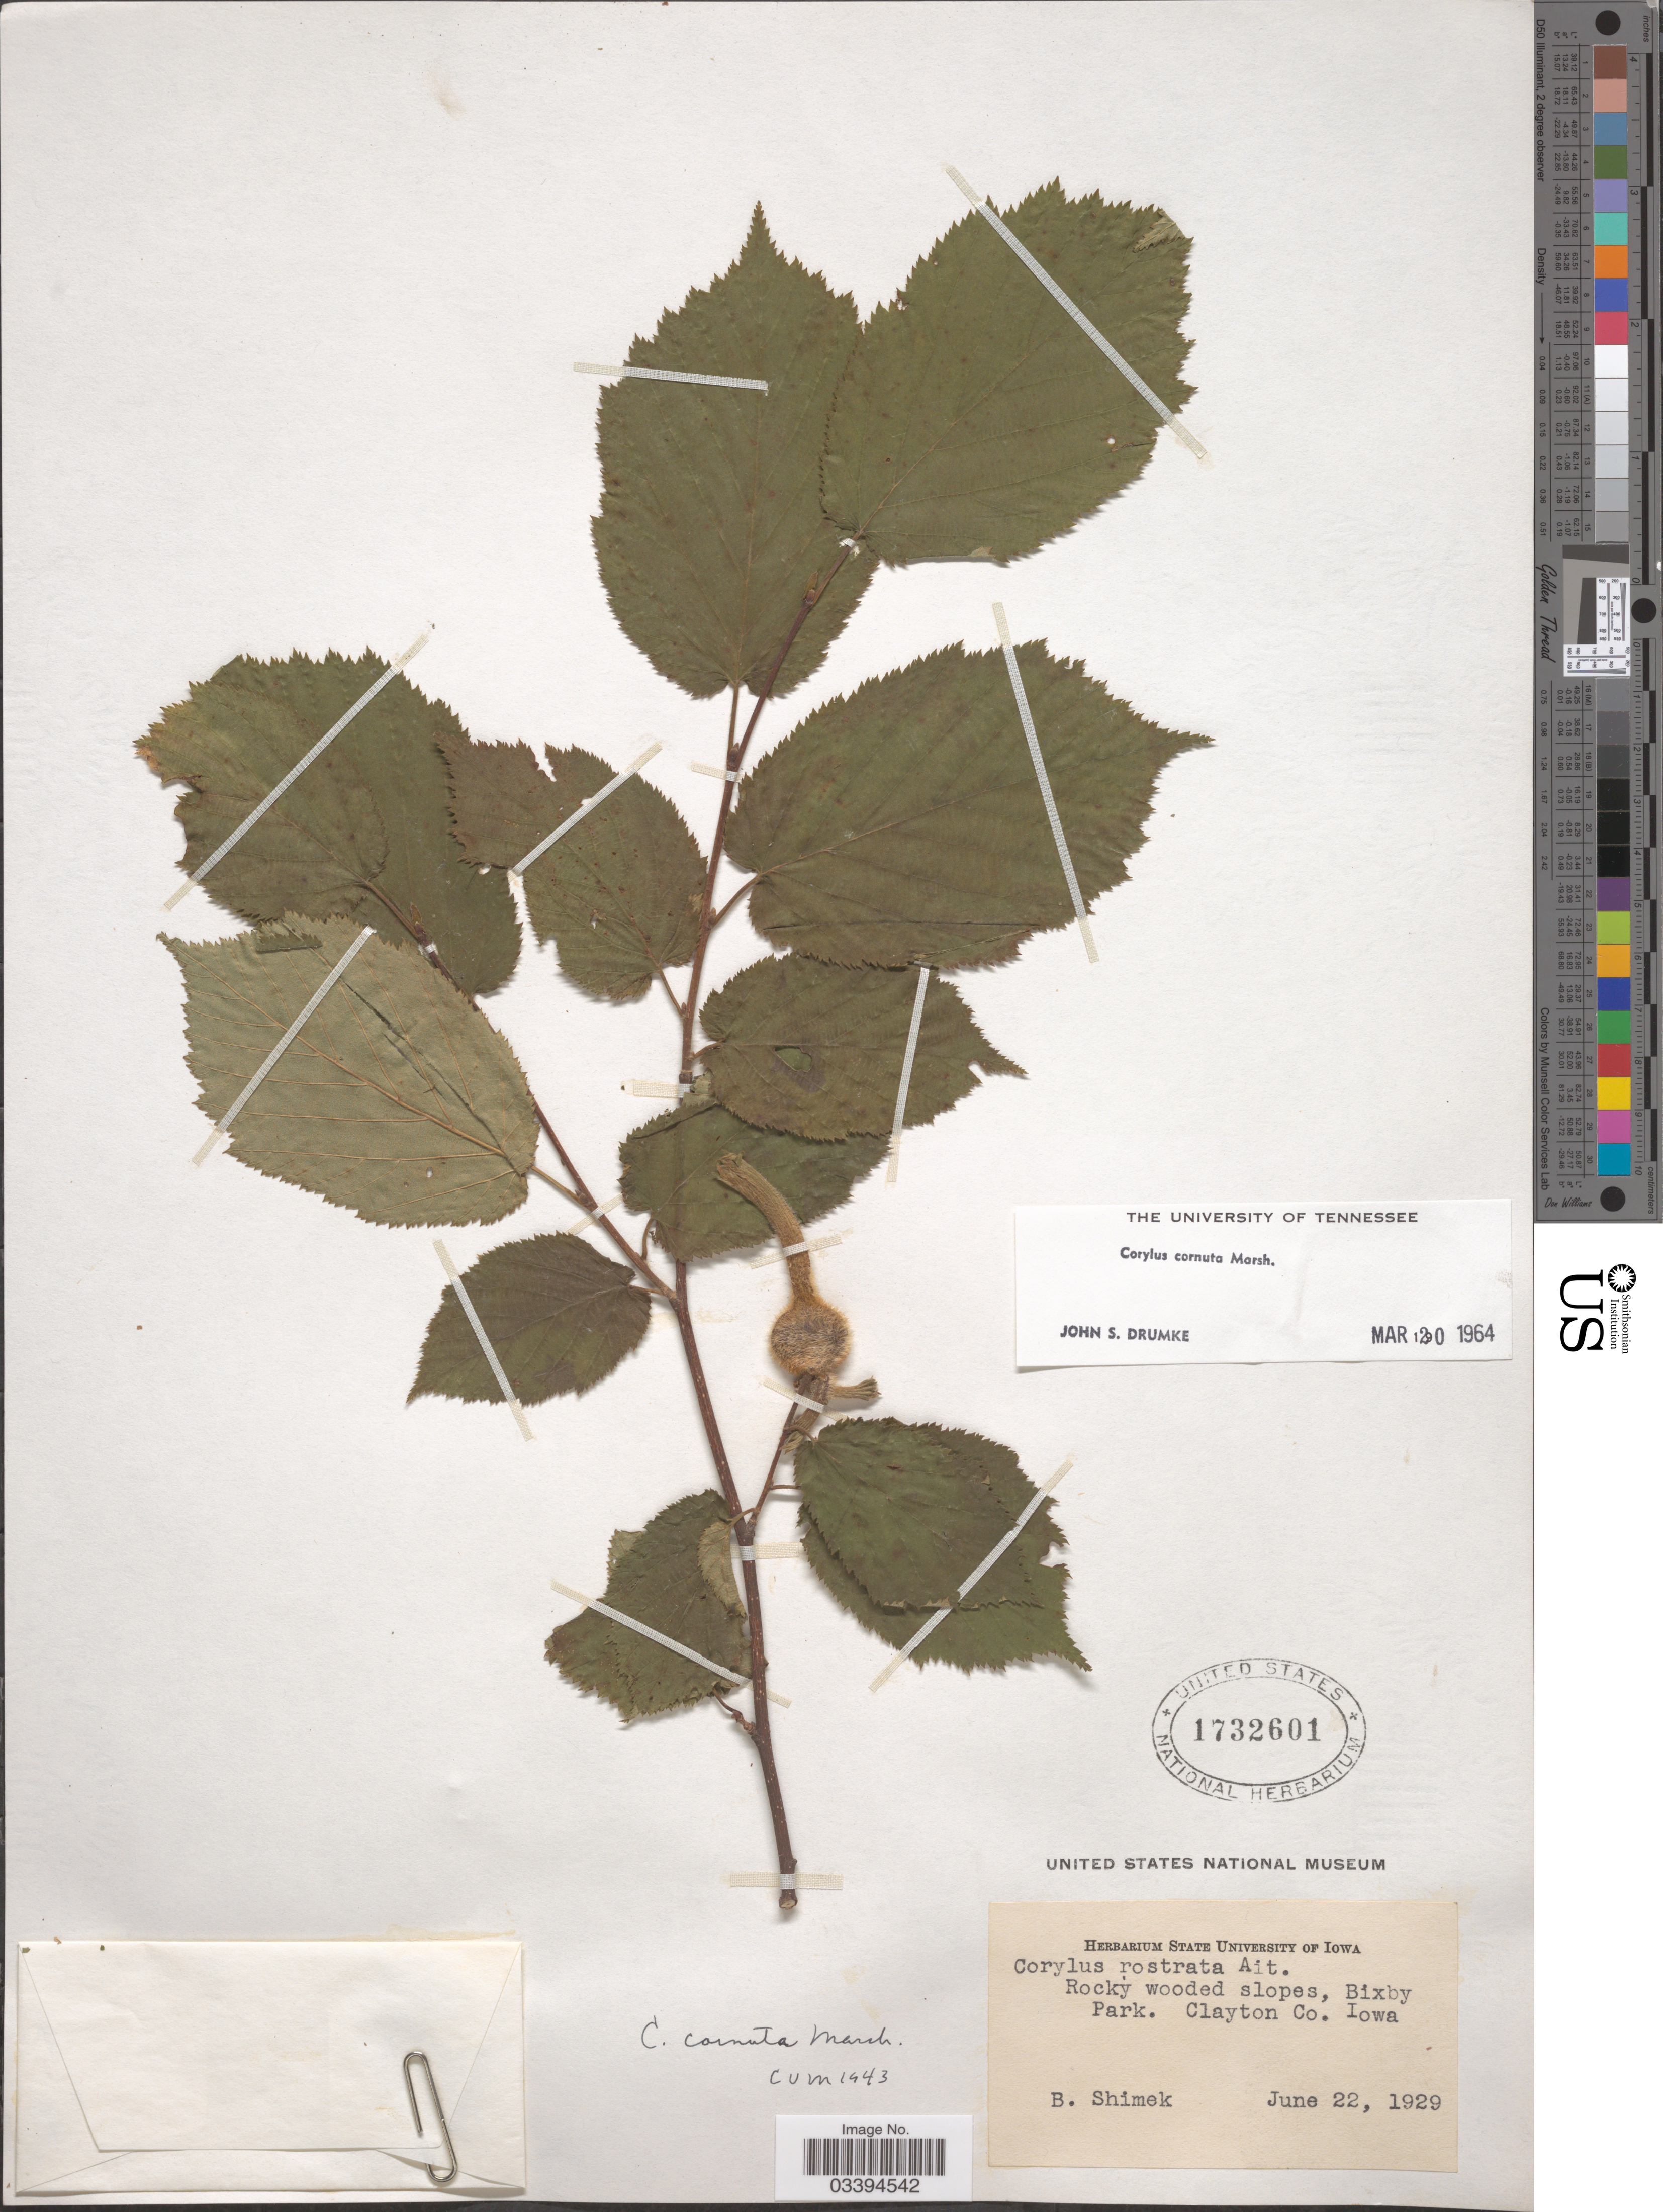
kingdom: Plantae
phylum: Tracheophyta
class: Magnoliopsida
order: Fagales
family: Betulaceae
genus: Corylus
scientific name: Corylus cornuta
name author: Marshall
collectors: B. Shimek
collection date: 1929-06-22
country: United States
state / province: Iowa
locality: Rocky wooded slopes, Bixby Park. Clayton Co.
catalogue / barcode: US 1732601